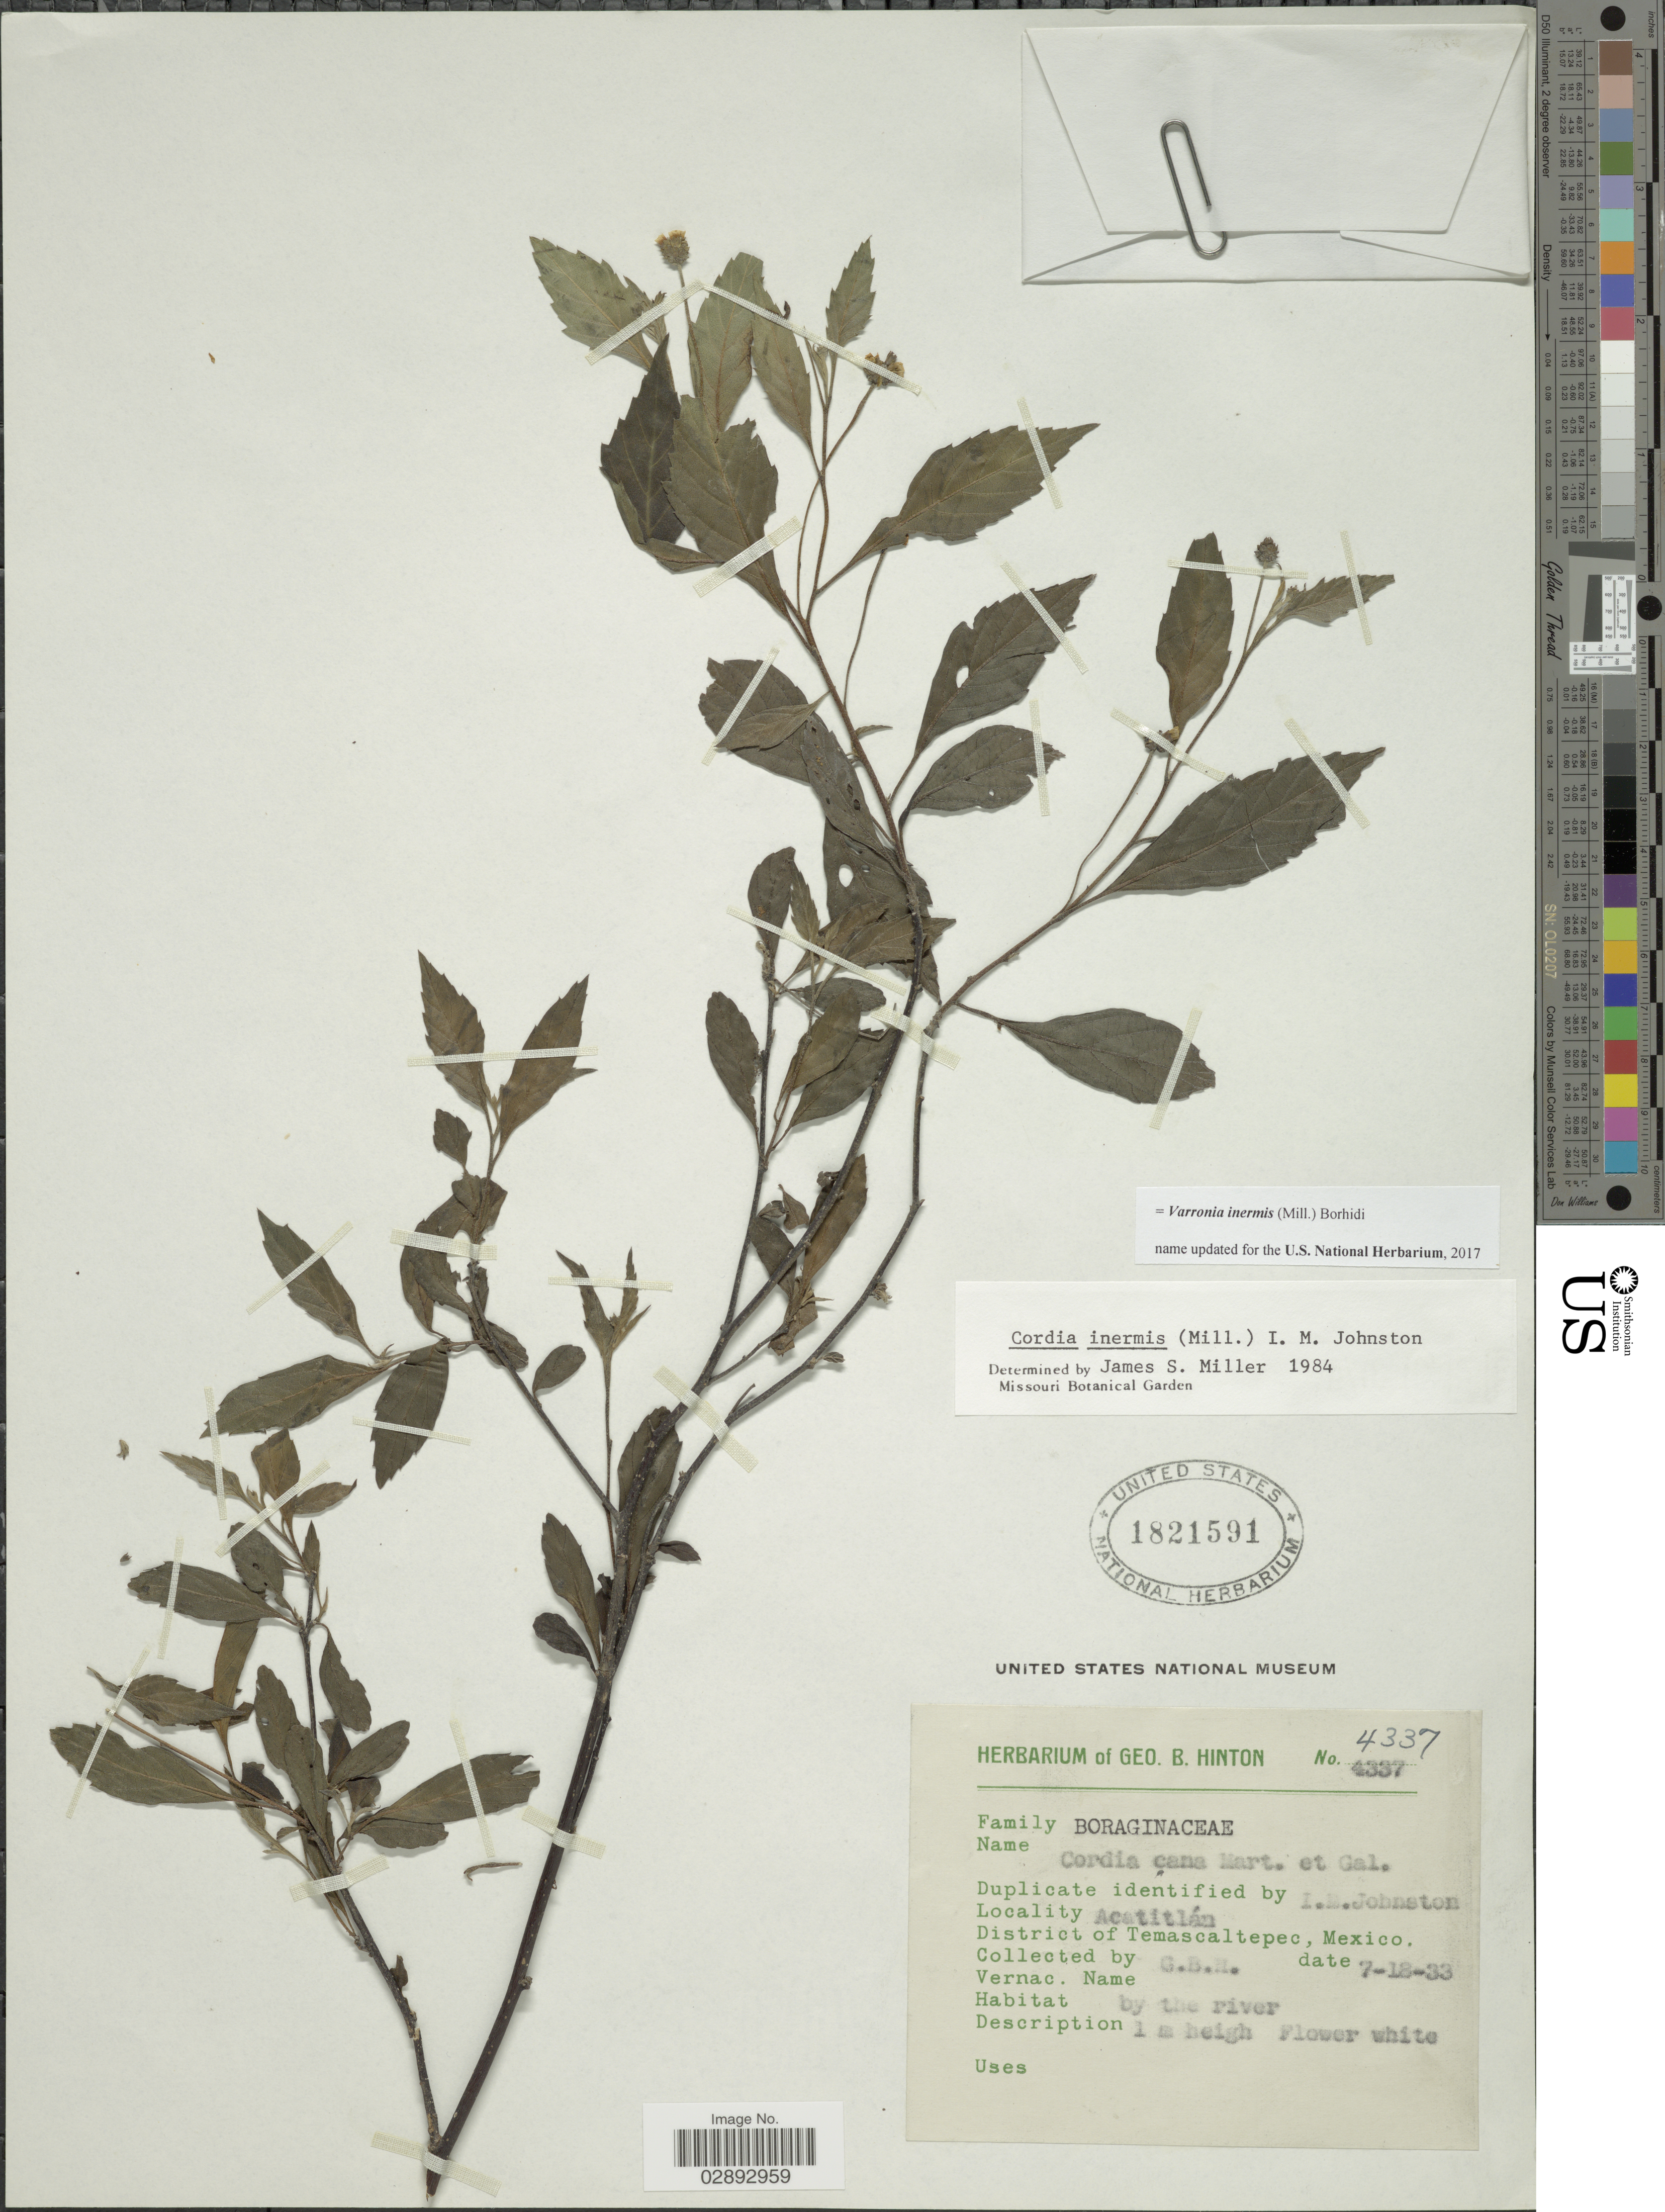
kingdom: Plantae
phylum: Tracheophyta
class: Magnoliopsida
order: Boraginales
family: Cordiaceae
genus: Varronia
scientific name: Varronia inermis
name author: (Mill.) Borhidi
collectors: G. B. Hinton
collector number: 4337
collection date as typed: Transcribed d/m/y: 18/7/33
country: Mexico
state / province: México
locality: Acatitlán. District of Temascaltepec.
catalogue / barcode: US 1821591